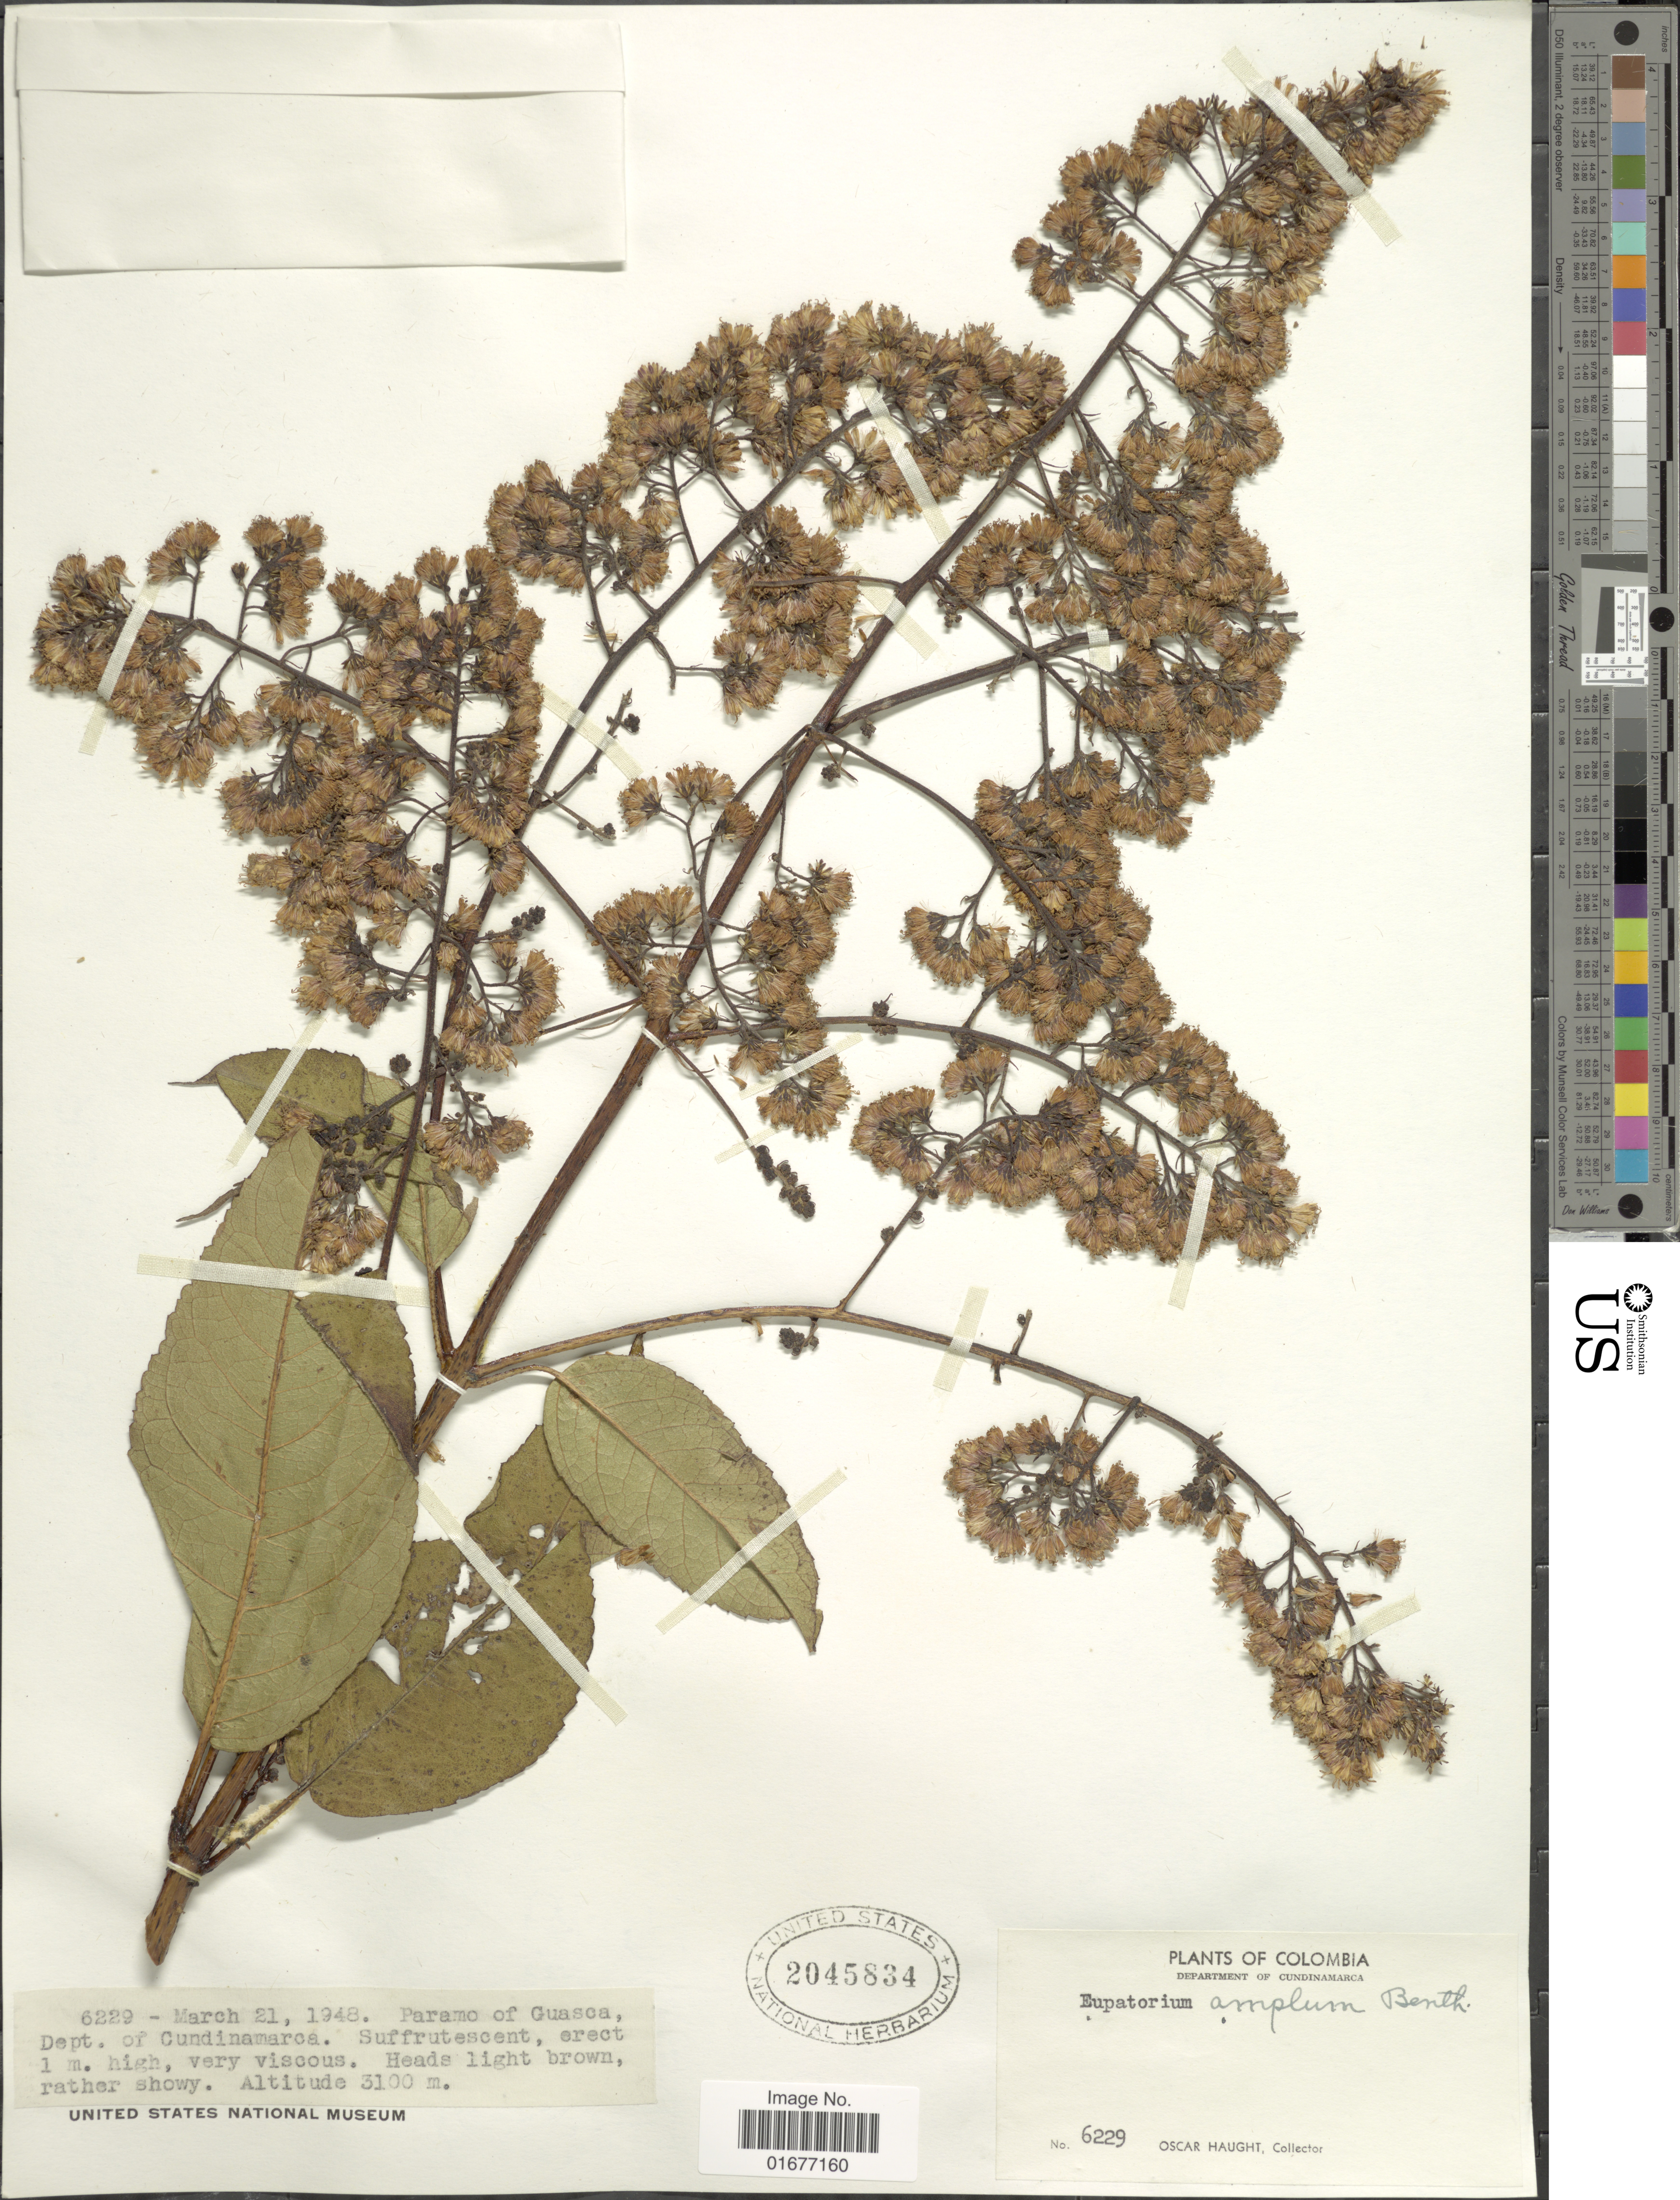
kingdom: Plantae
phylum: Tracheophyta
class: Magnoliopsida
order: Asterales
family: Asteraceae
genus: Ageratina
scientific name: Ageratina ampla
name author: (Benth.) R.M. King & H. Rob.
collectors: O. L. Haught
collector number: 6229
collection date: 1948-03-21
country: Colombia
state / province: Cundinamarca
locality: Paramo of Guasca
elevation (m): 3100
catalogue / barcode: US 2045834